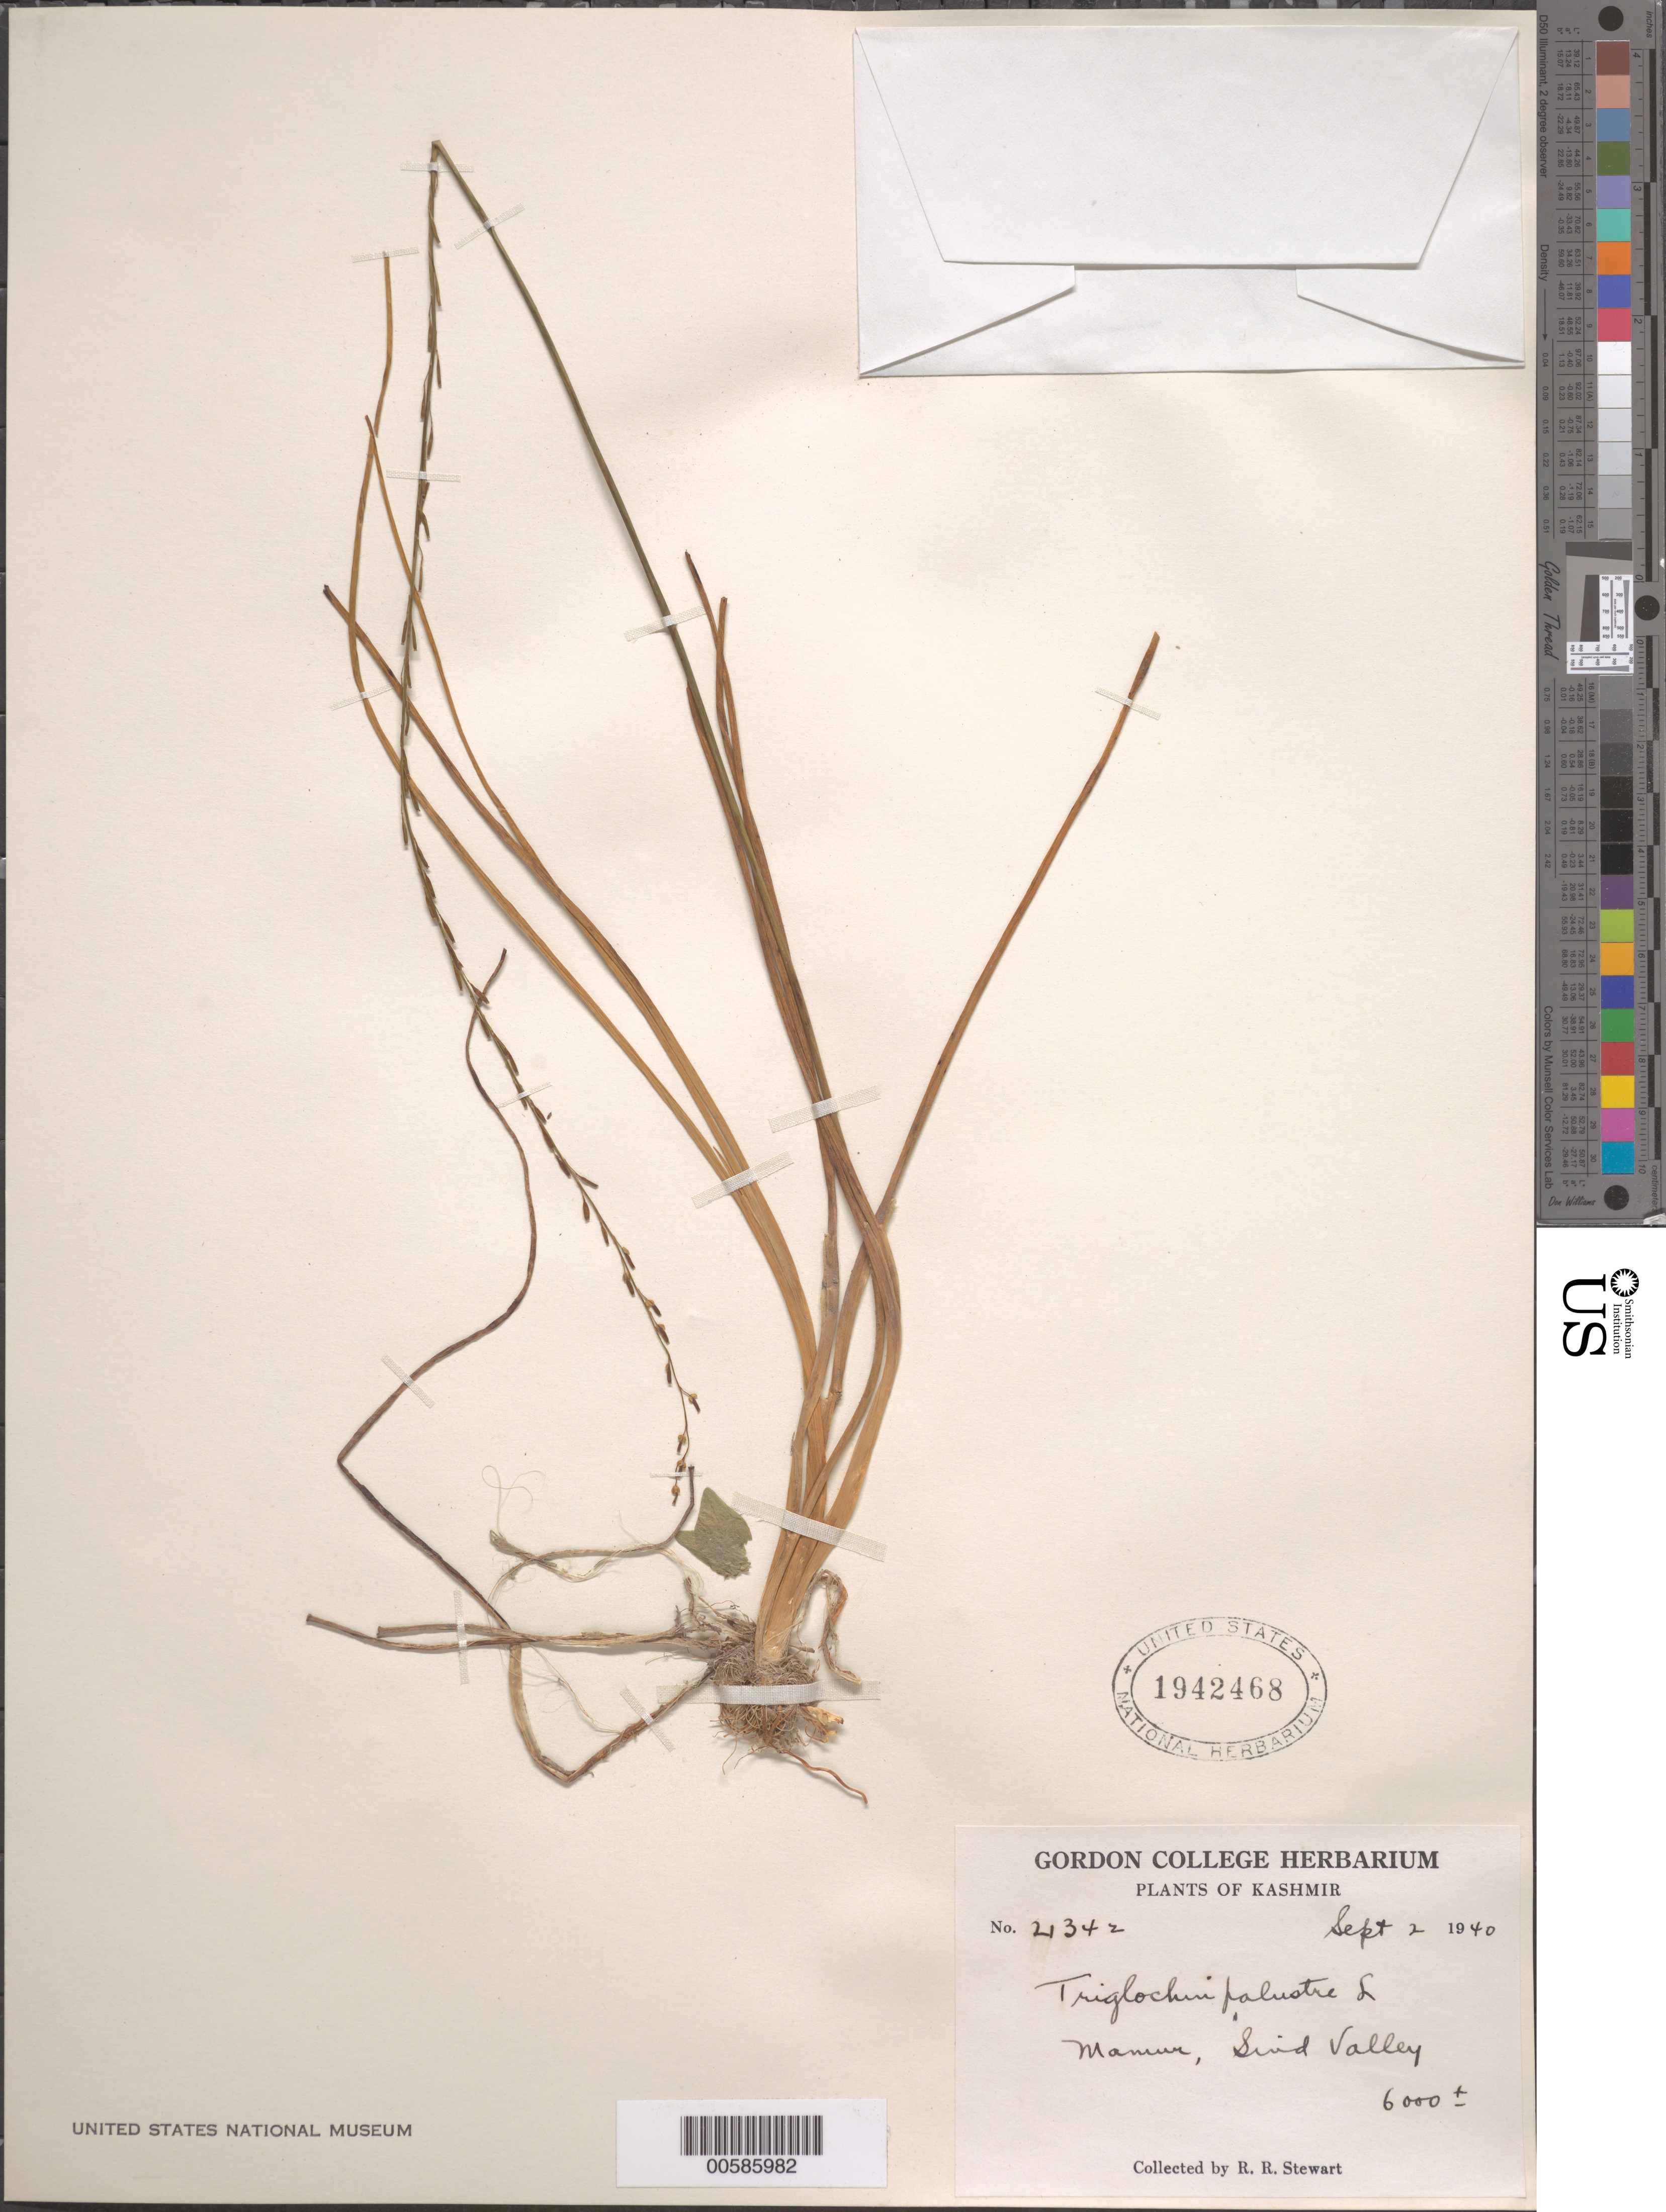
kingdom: Plantae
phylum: Tracheophyta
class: Liliopsida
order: Alismatales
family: Juncaginaceae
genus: Triglochin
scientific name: Triglochin palustris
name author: L.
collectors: R. R. Stewart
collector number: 21342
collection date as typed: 22 Sep 1940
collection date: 1940-09-22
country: India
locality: Kashmir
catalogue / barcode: US 1942468